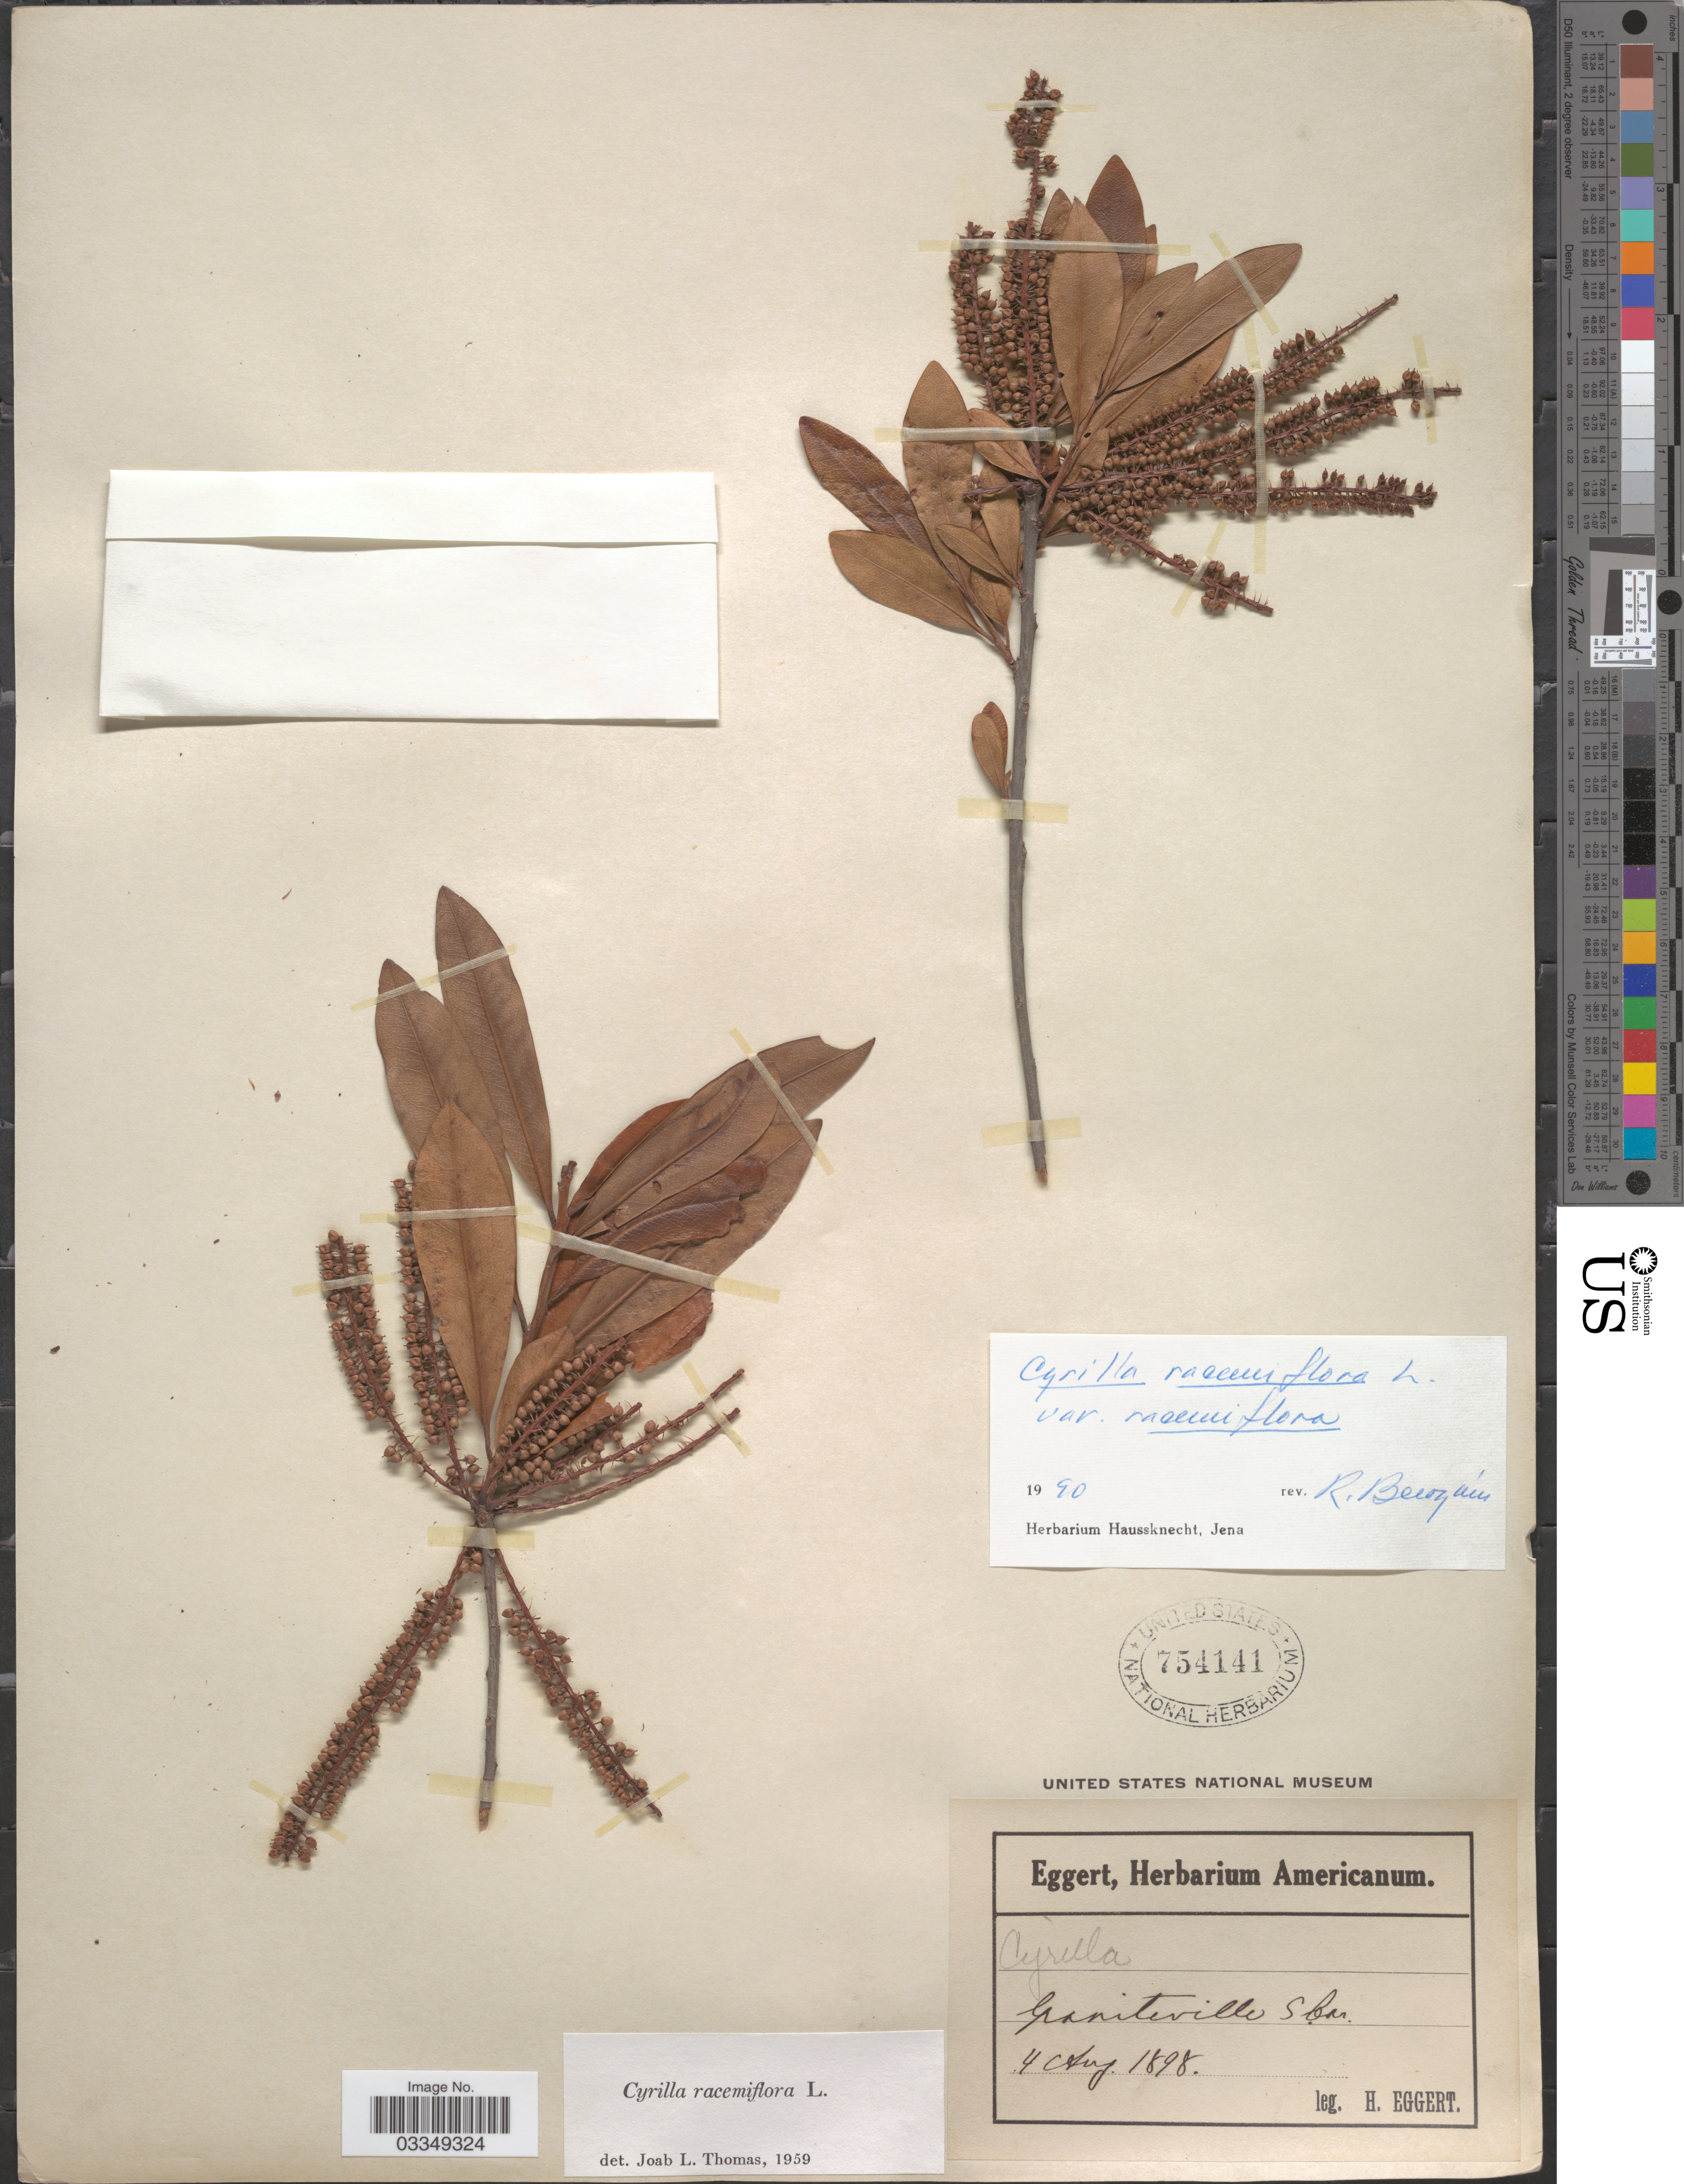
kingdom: Plantae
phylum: Tracheophyta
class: Magnoliopsida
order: Ericales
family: Cyrillaceae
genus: Cyrilla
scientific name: Cyrilla racemiflora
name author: L.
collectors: H. Eggert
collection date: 1898-08-04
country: United States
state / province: South Carolina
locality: Graniteville.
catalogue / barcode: US 754141